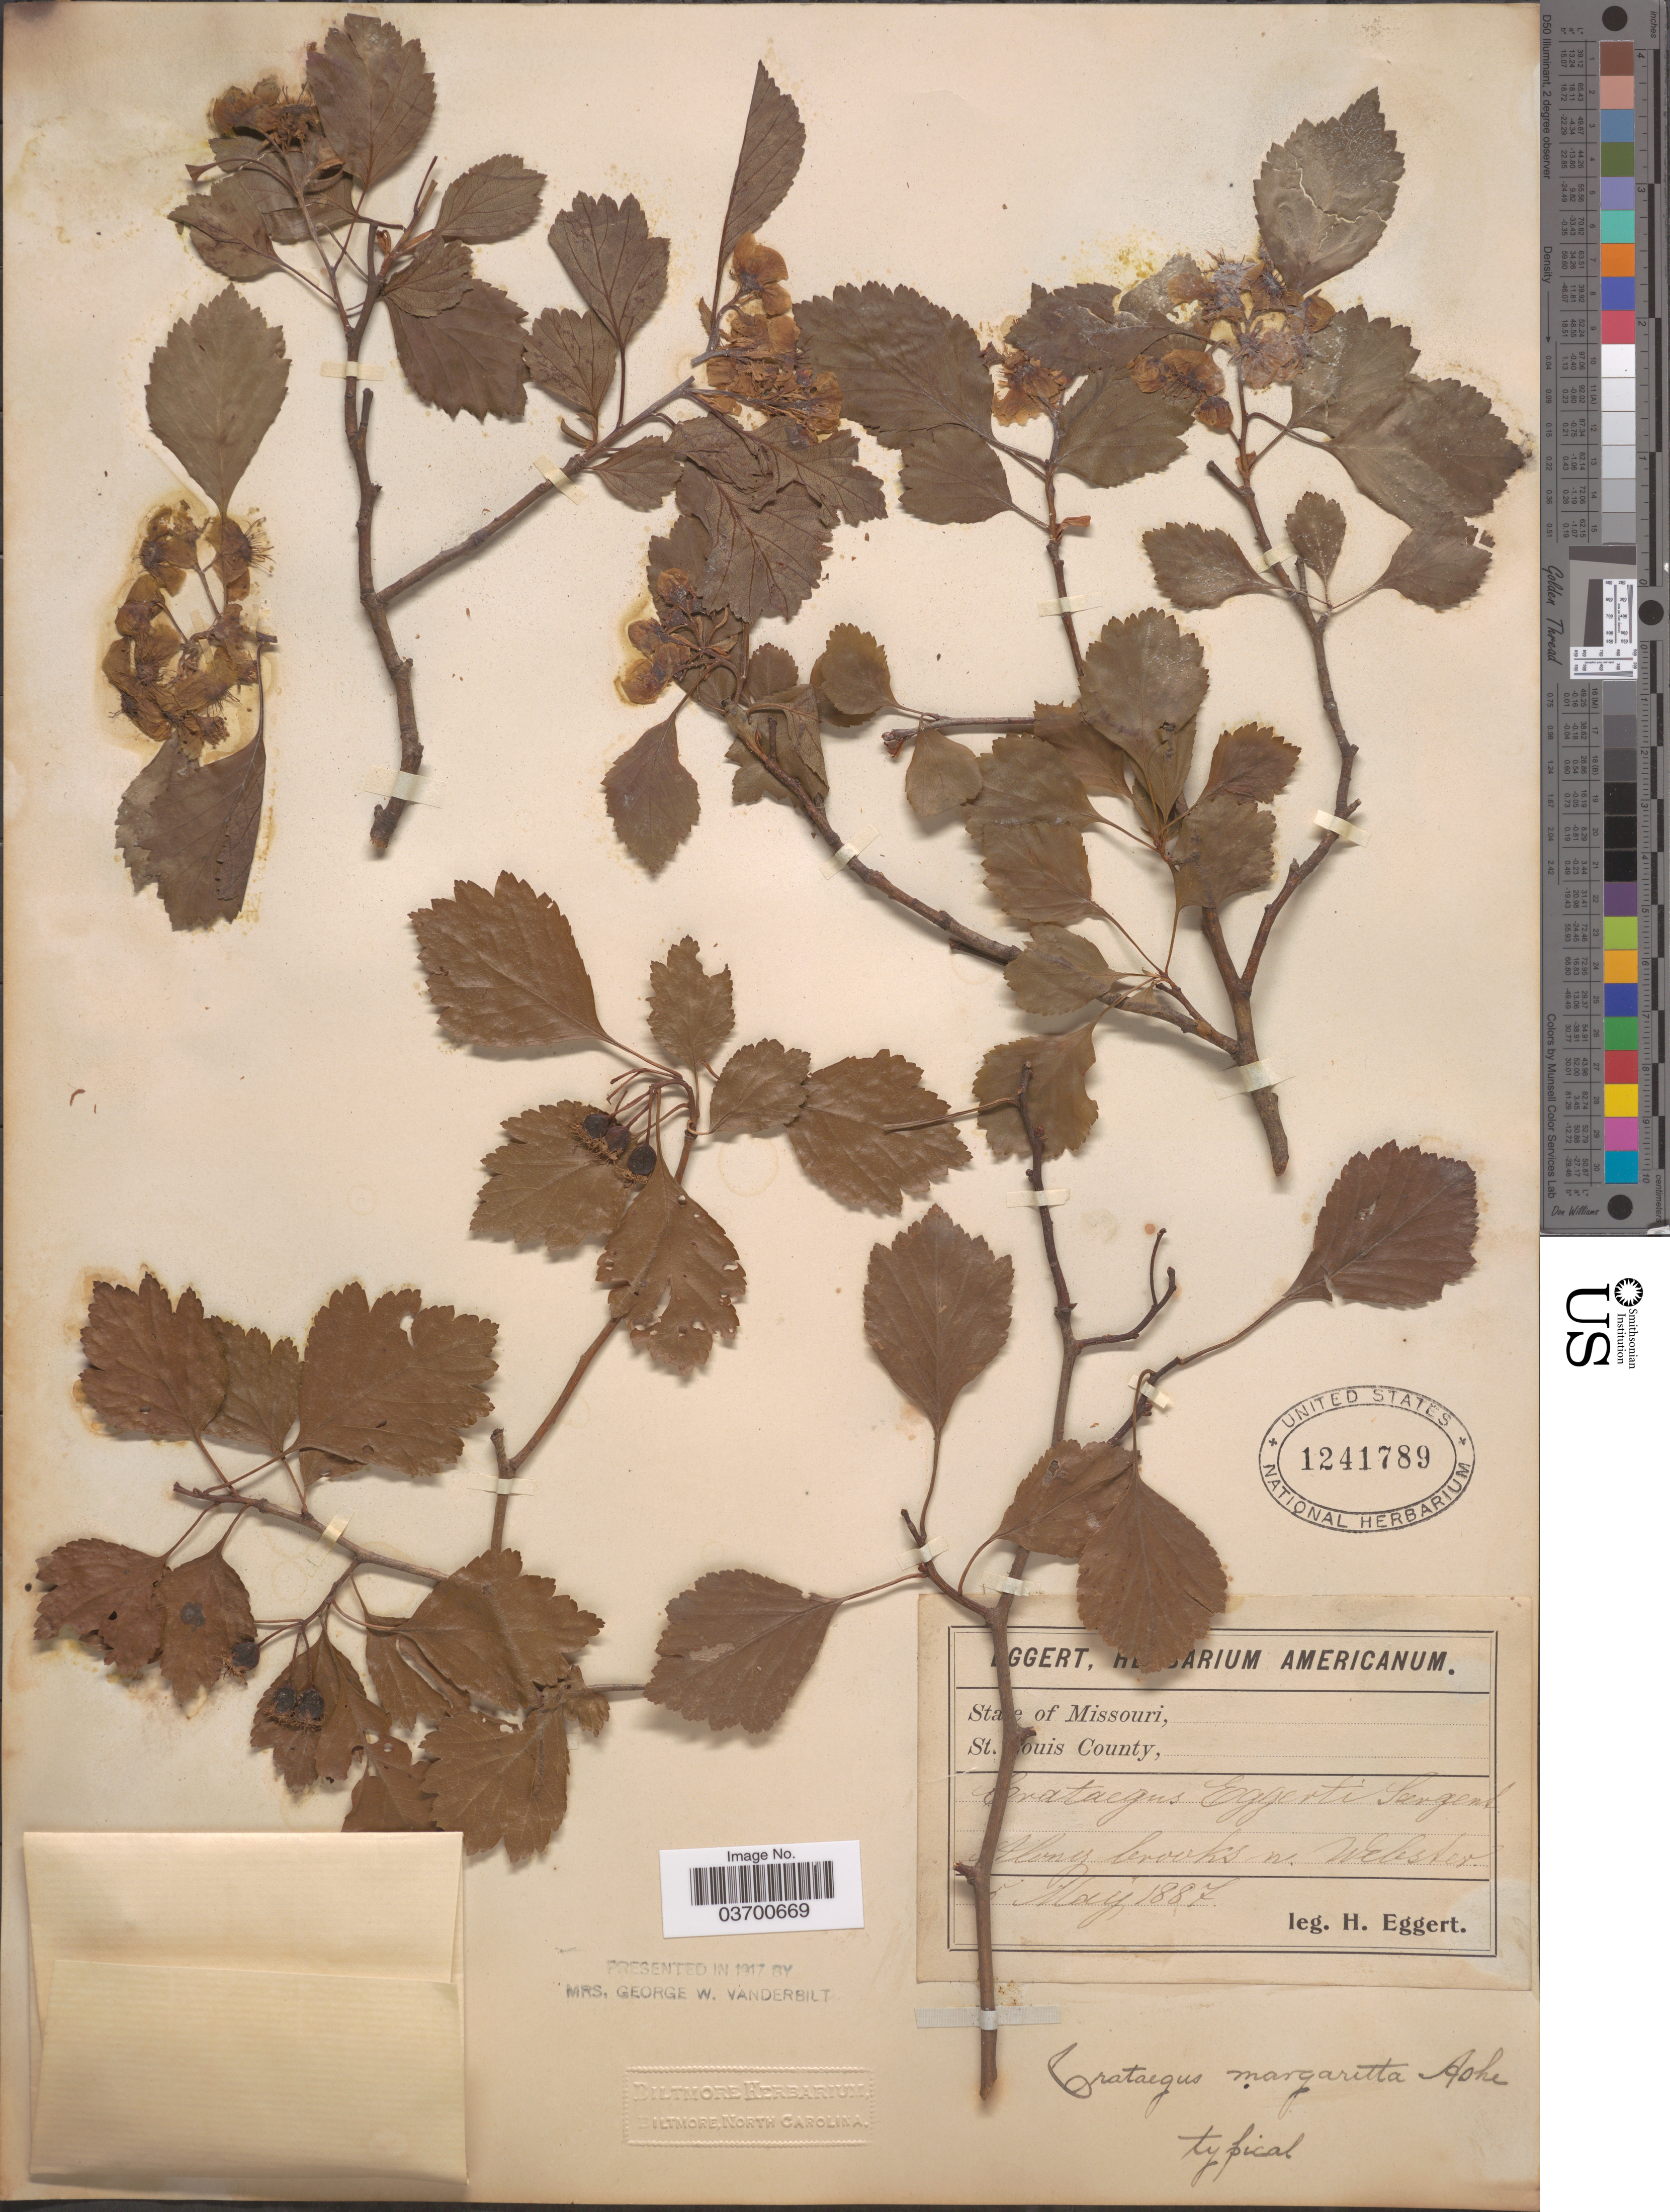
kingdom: Plantae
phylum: Tracheophyta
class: Magnoliopsida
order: Rosales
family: Rosaceae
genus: Crataegus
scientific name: Crataegus margarettae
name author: Ashe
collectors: H. Eggert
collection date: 1887-05-05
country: United States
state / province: Missouri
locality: St. Louis County. Along brooks n. Webster.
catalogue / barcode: US 1241789